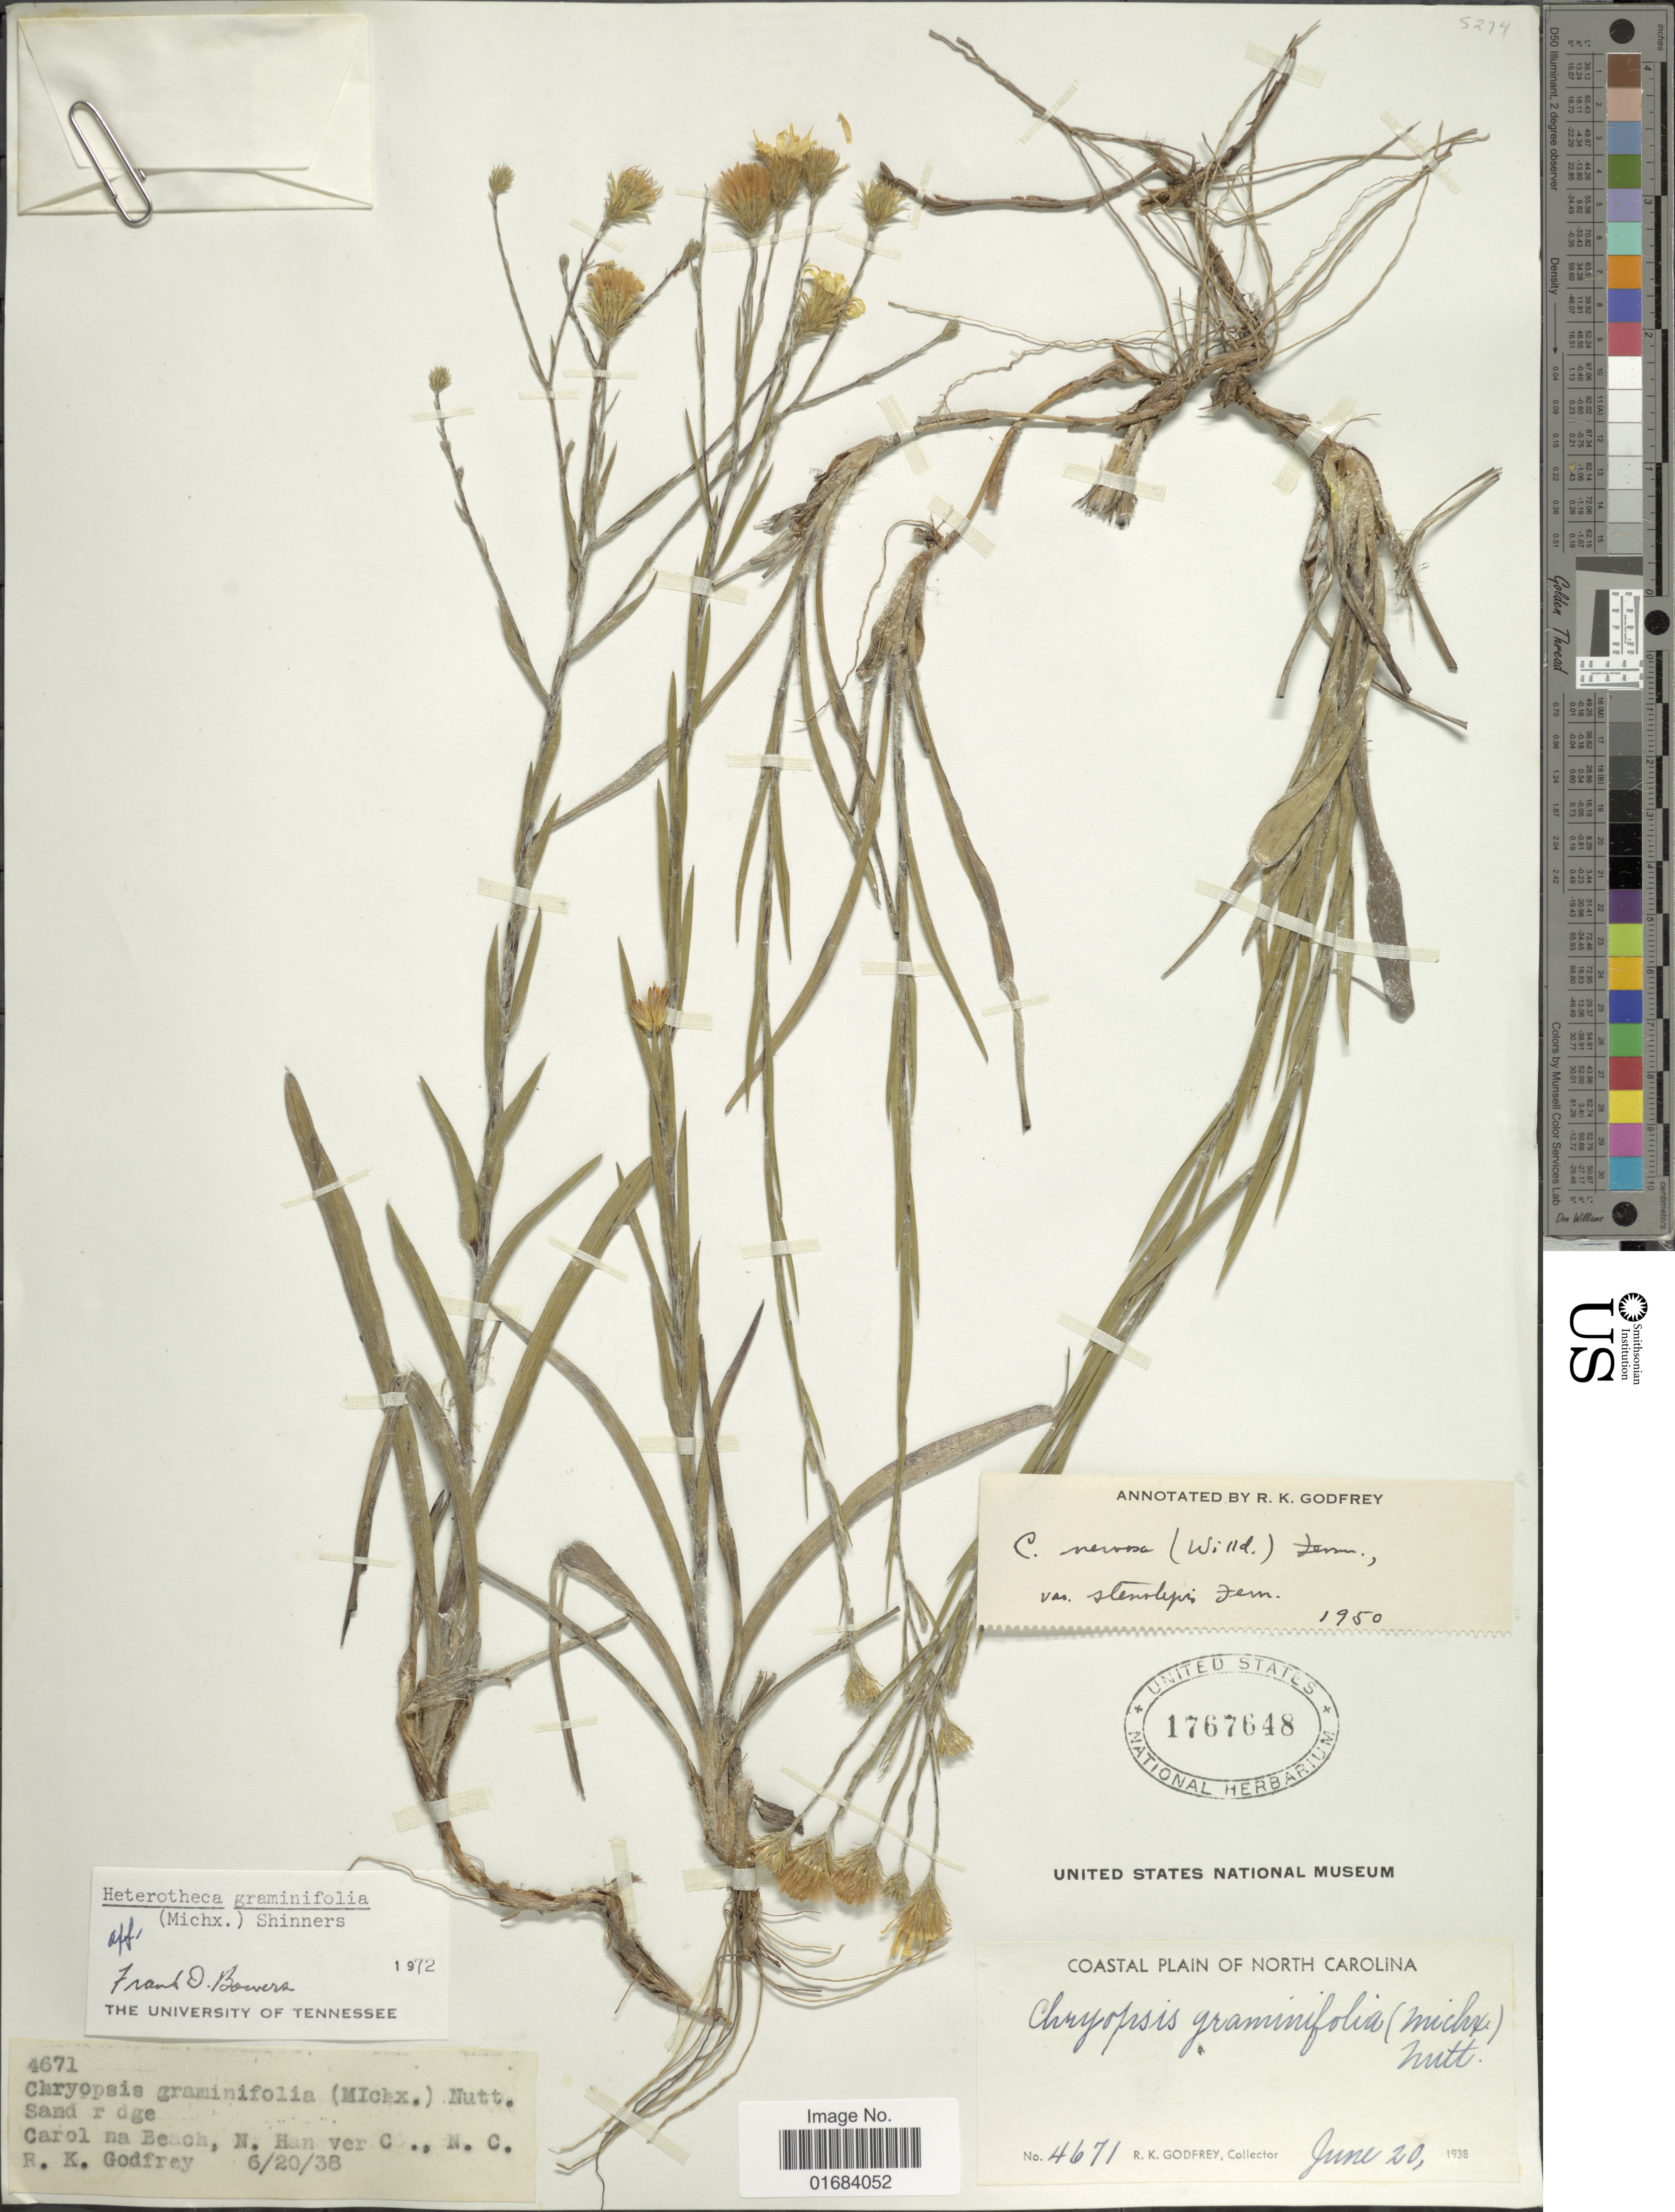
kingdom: Plantae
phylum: Tracheophyta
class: Magnoliopsida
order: Asterales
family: Asteraceae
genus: Pityopsis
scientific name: Pityopsis microcephala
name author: Small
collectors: R. K. Godfrey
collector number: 4671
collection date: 1938-06-20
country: United States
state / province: North Carolina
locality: Coastal Plain of North Carolina, Carol na Beach, N. Han ver Co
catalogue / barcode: US 1767648